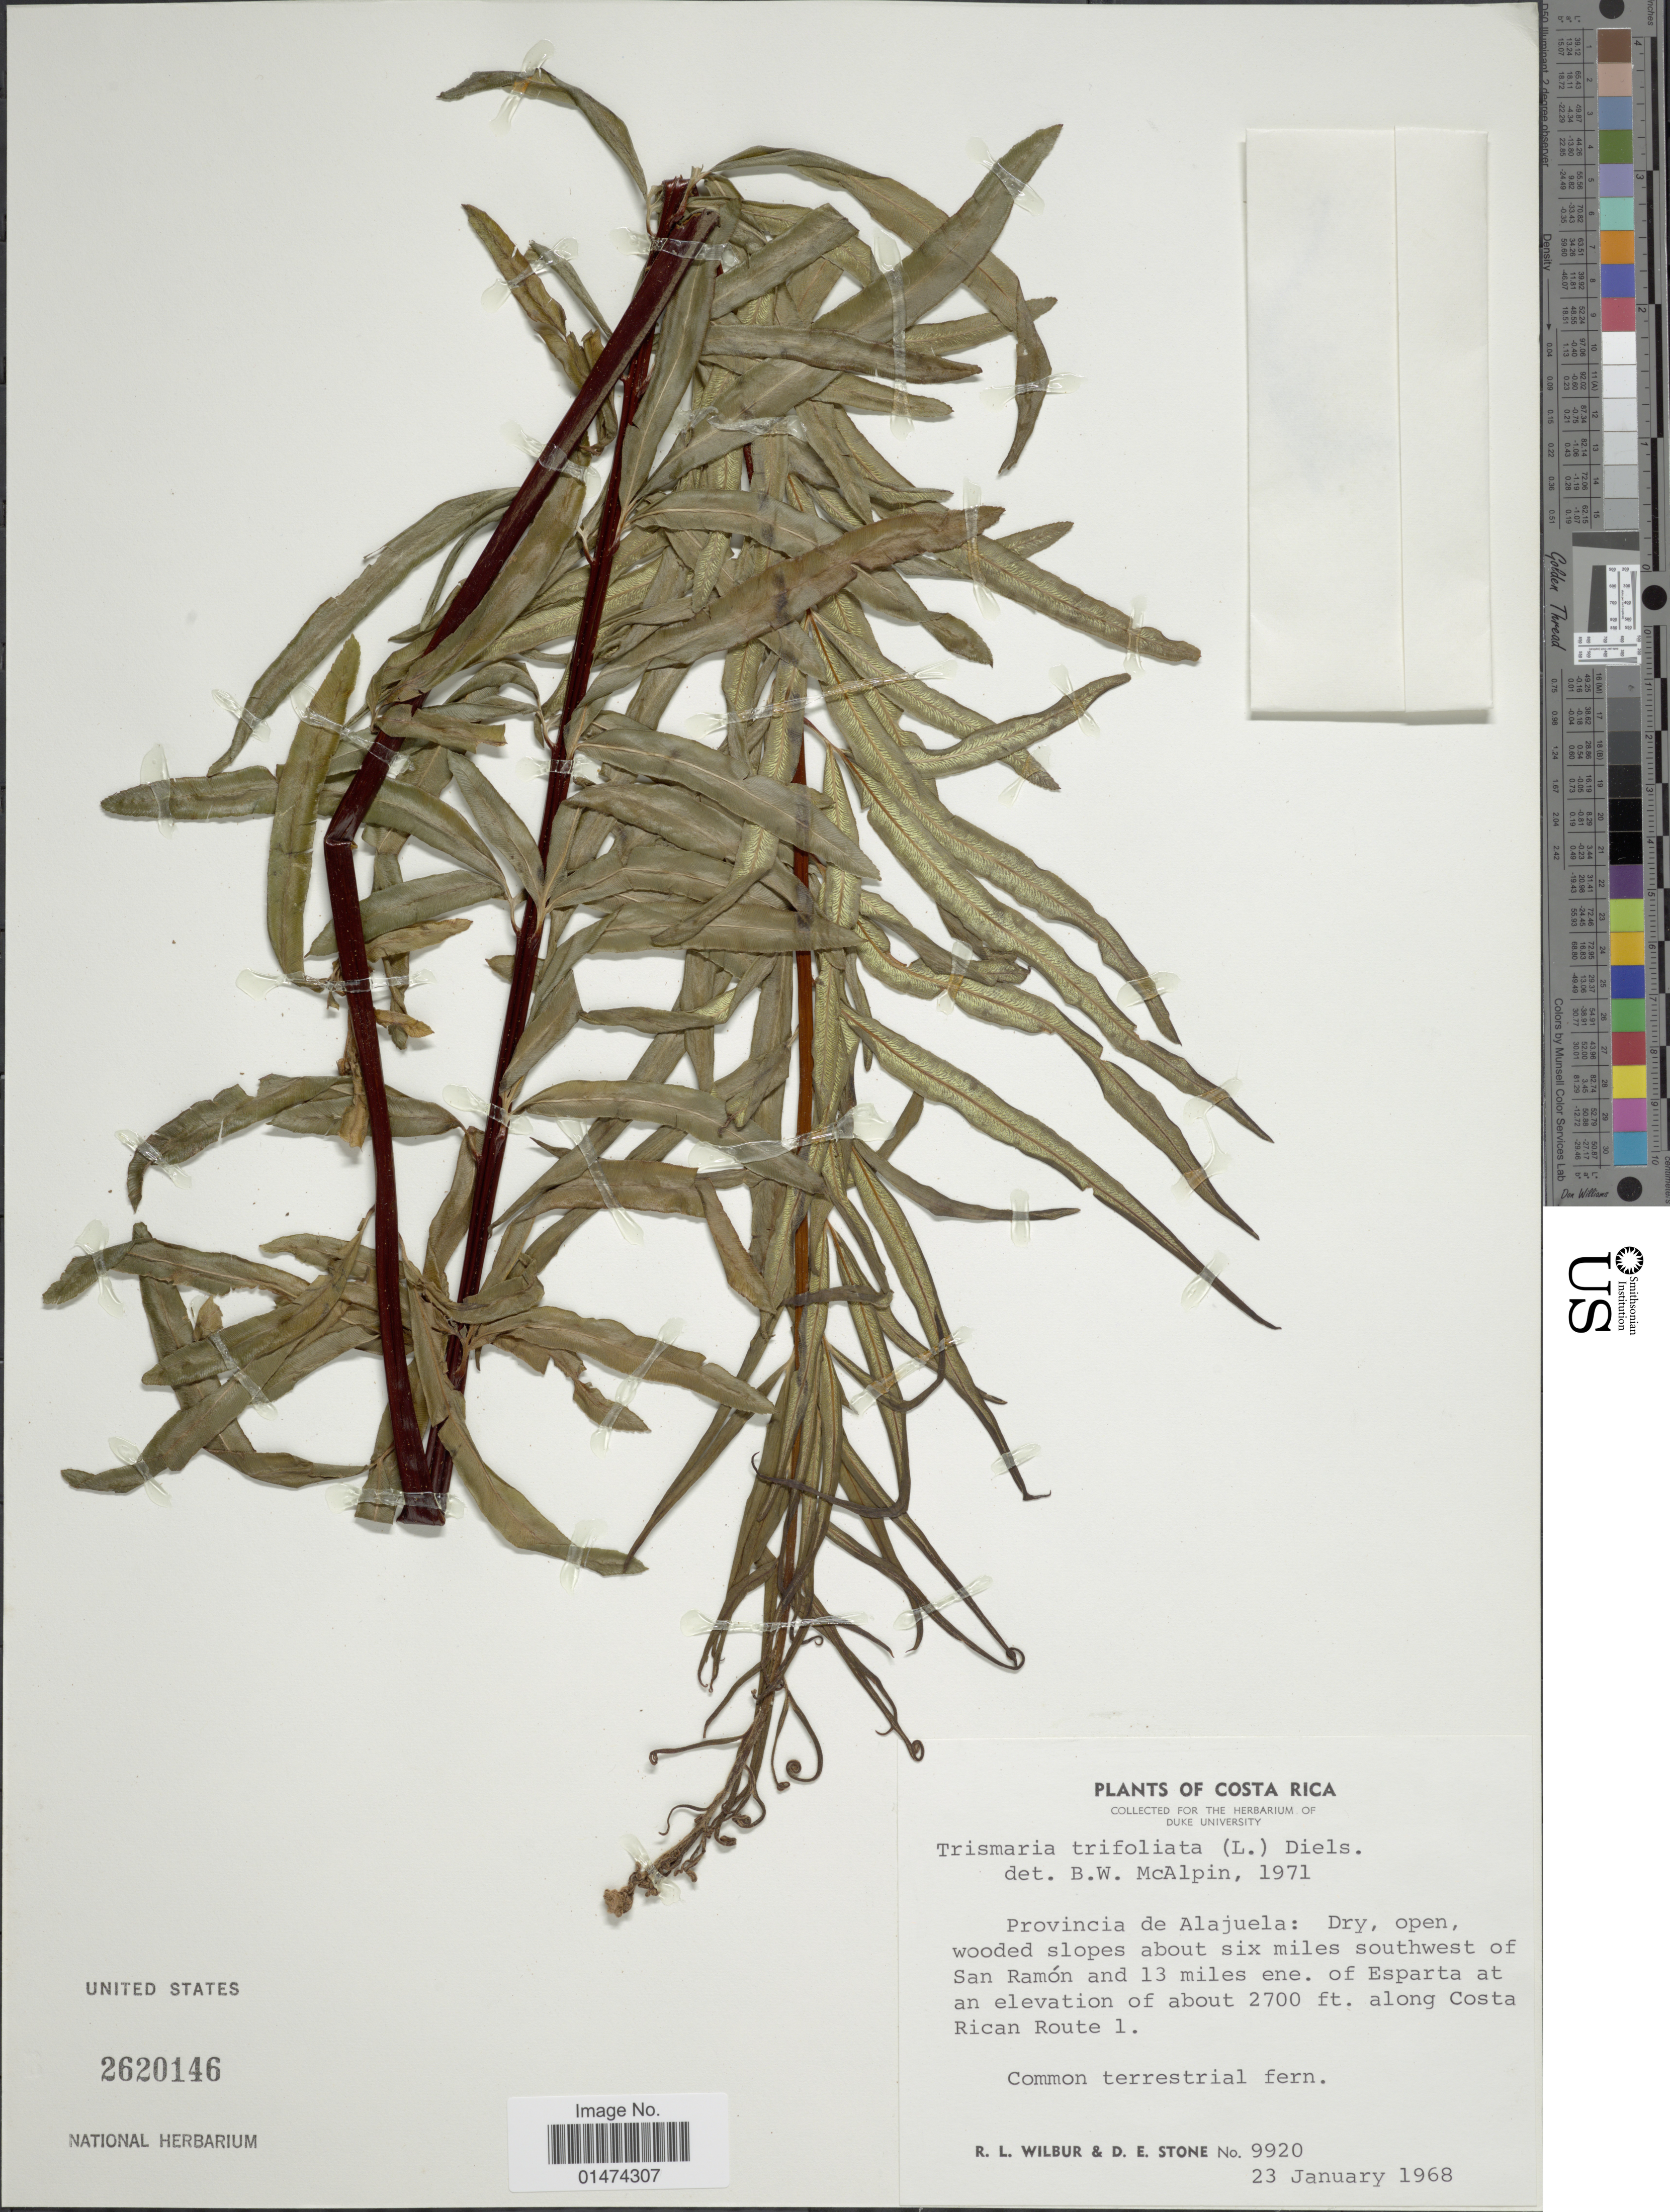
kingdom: Plantae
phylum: Tracheophyta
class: Polypodiopsida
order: Polypodiales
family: Pteridaceae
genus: Pityrogramma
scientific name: Pityrogramma trifoliata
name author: (L.) R.M. Tryon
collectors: R. L. Wilbur & D. E. Stone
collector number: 9920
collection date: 1968-01-23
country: Costa Rica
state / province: Alajuela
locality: Dry open wooded slopes about six miles southwest of San Ramon and 13 miles ene. of Esparta, along Costa Rican Route 1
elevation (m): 823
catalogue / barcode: US 2620146